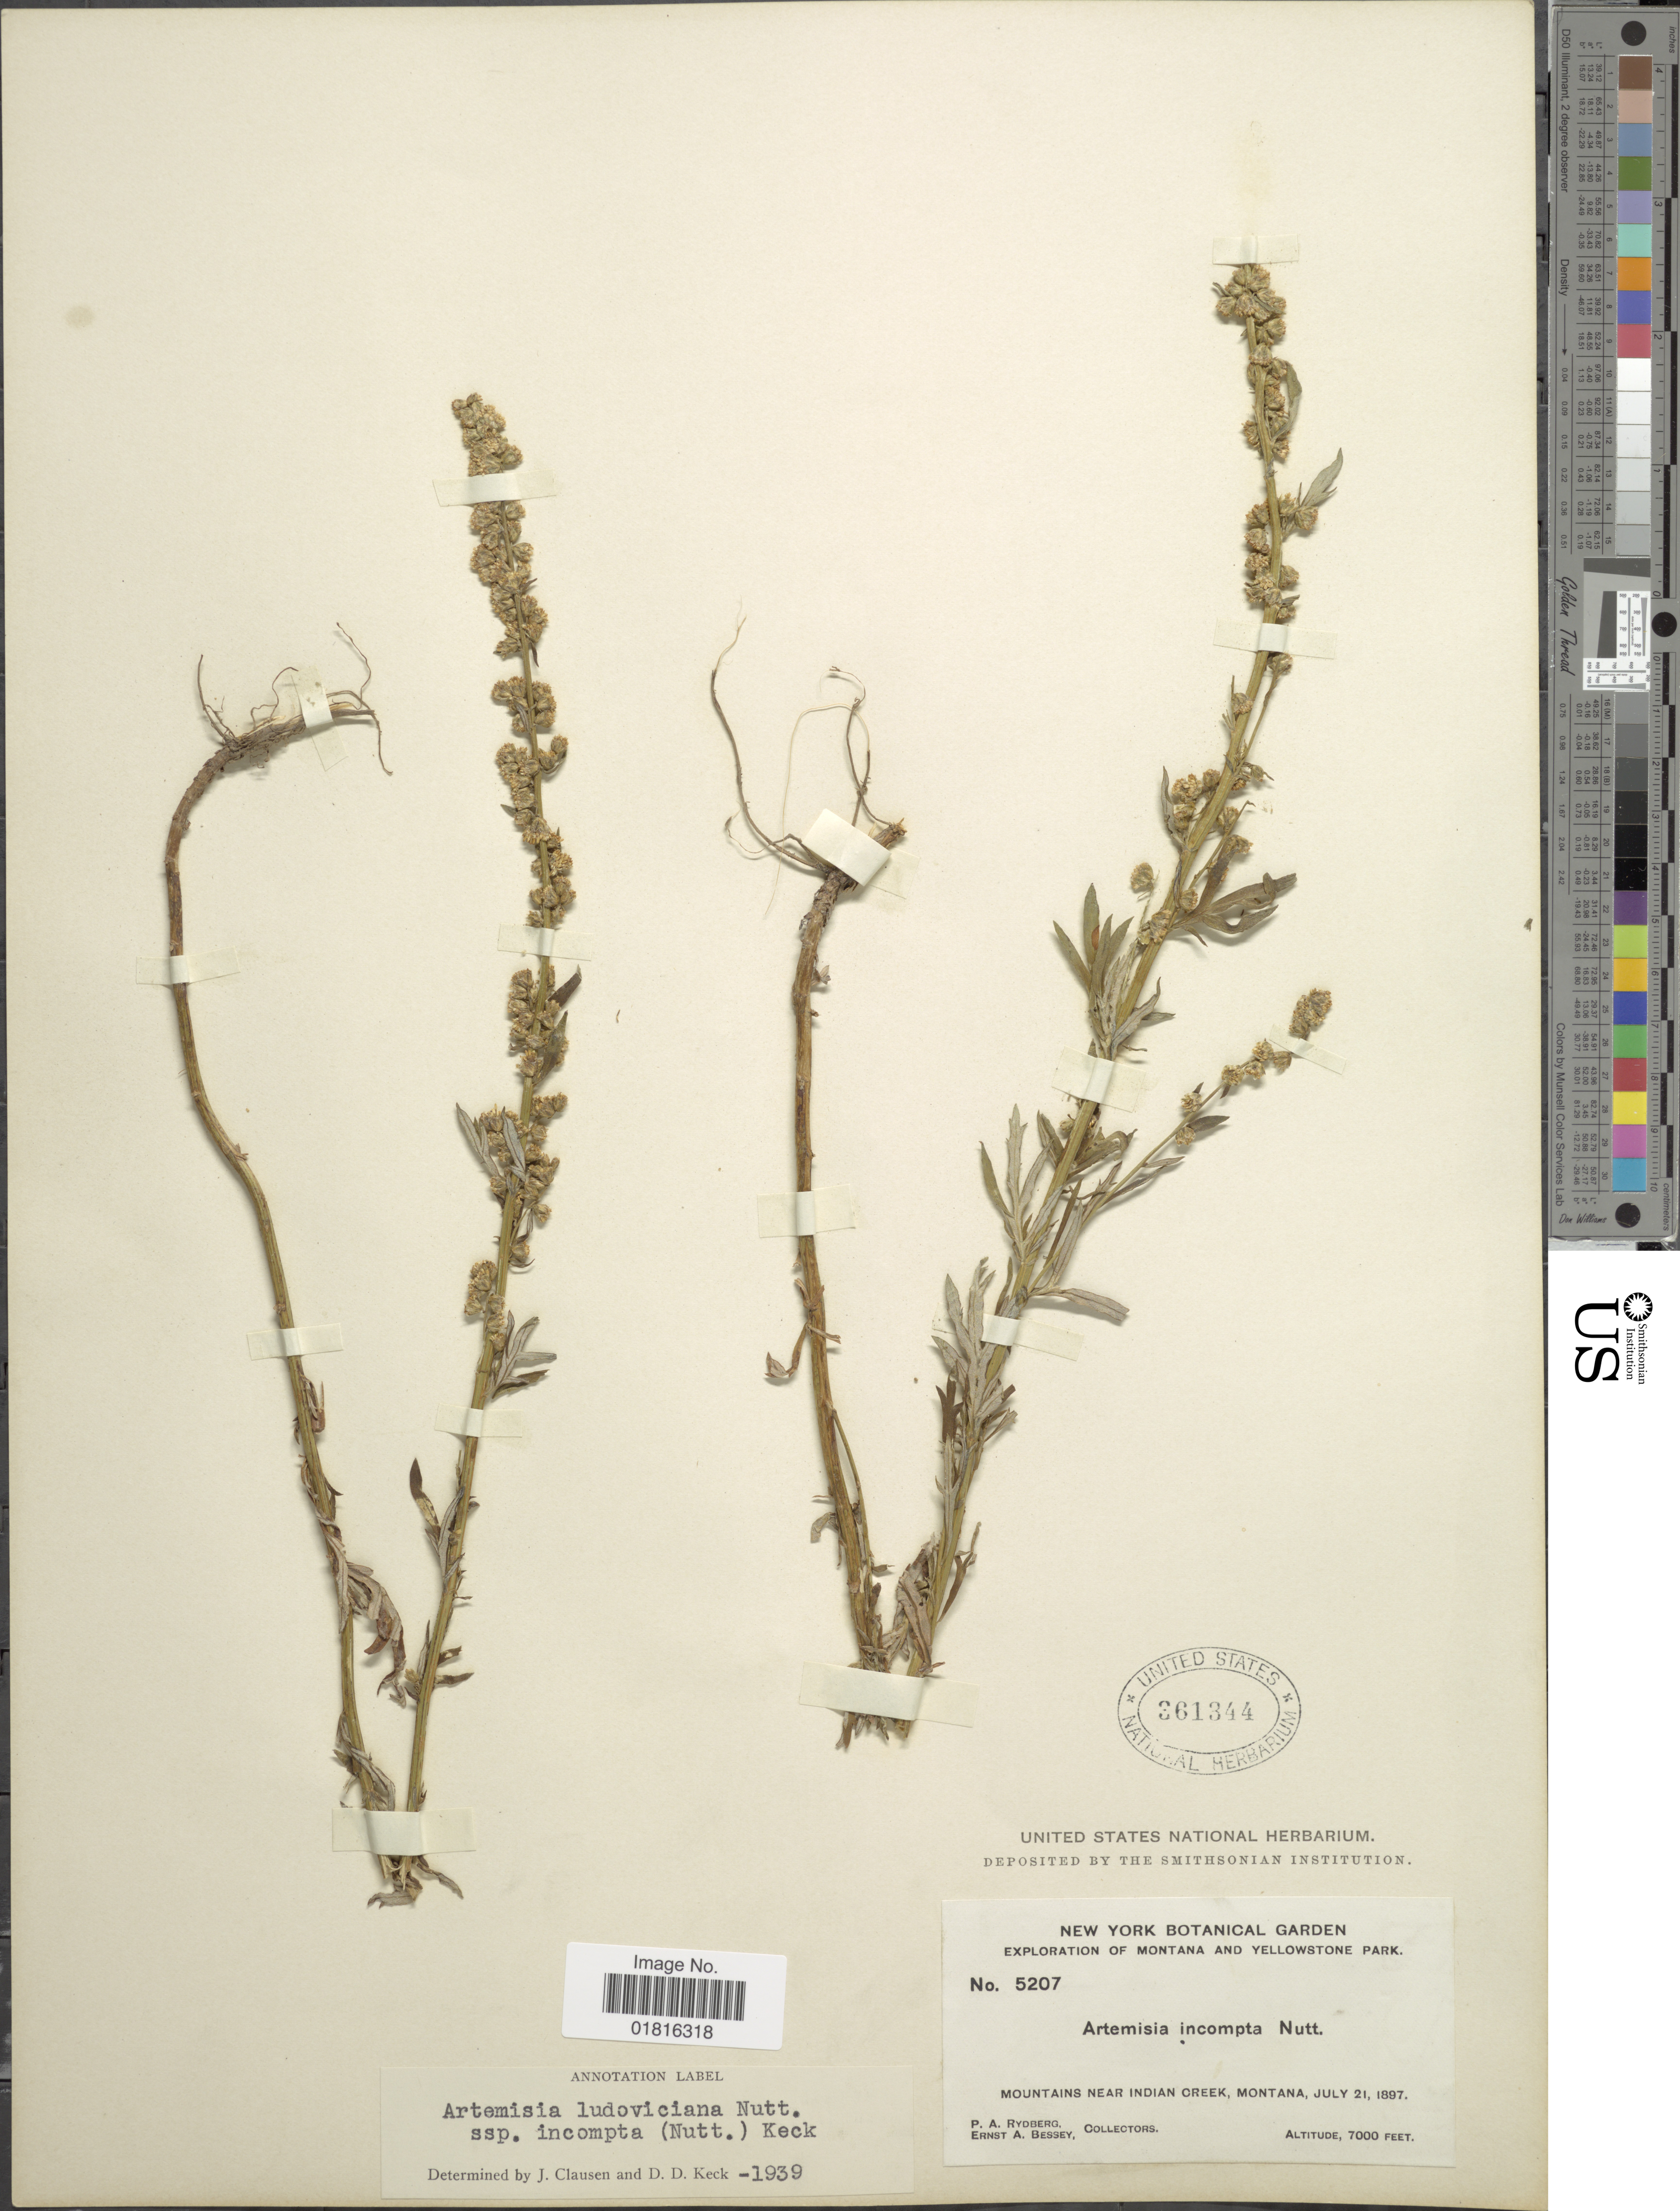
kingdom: Plantae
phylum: Tracheophyta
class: Magnoliopsida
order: Asterales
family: Asteraceae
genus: Artemisia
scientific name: Artemisia ludoviciana subsp. incompta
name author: (Nutt.) D.D. Keck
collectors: P. A. Rydberg & E. A. Bessey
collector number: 5207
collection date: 1897-07-21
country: United States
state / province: Montana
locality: Montana and Yellowstone Park, Mountains near Indian Creek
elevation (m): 2134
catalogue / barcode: US 361344